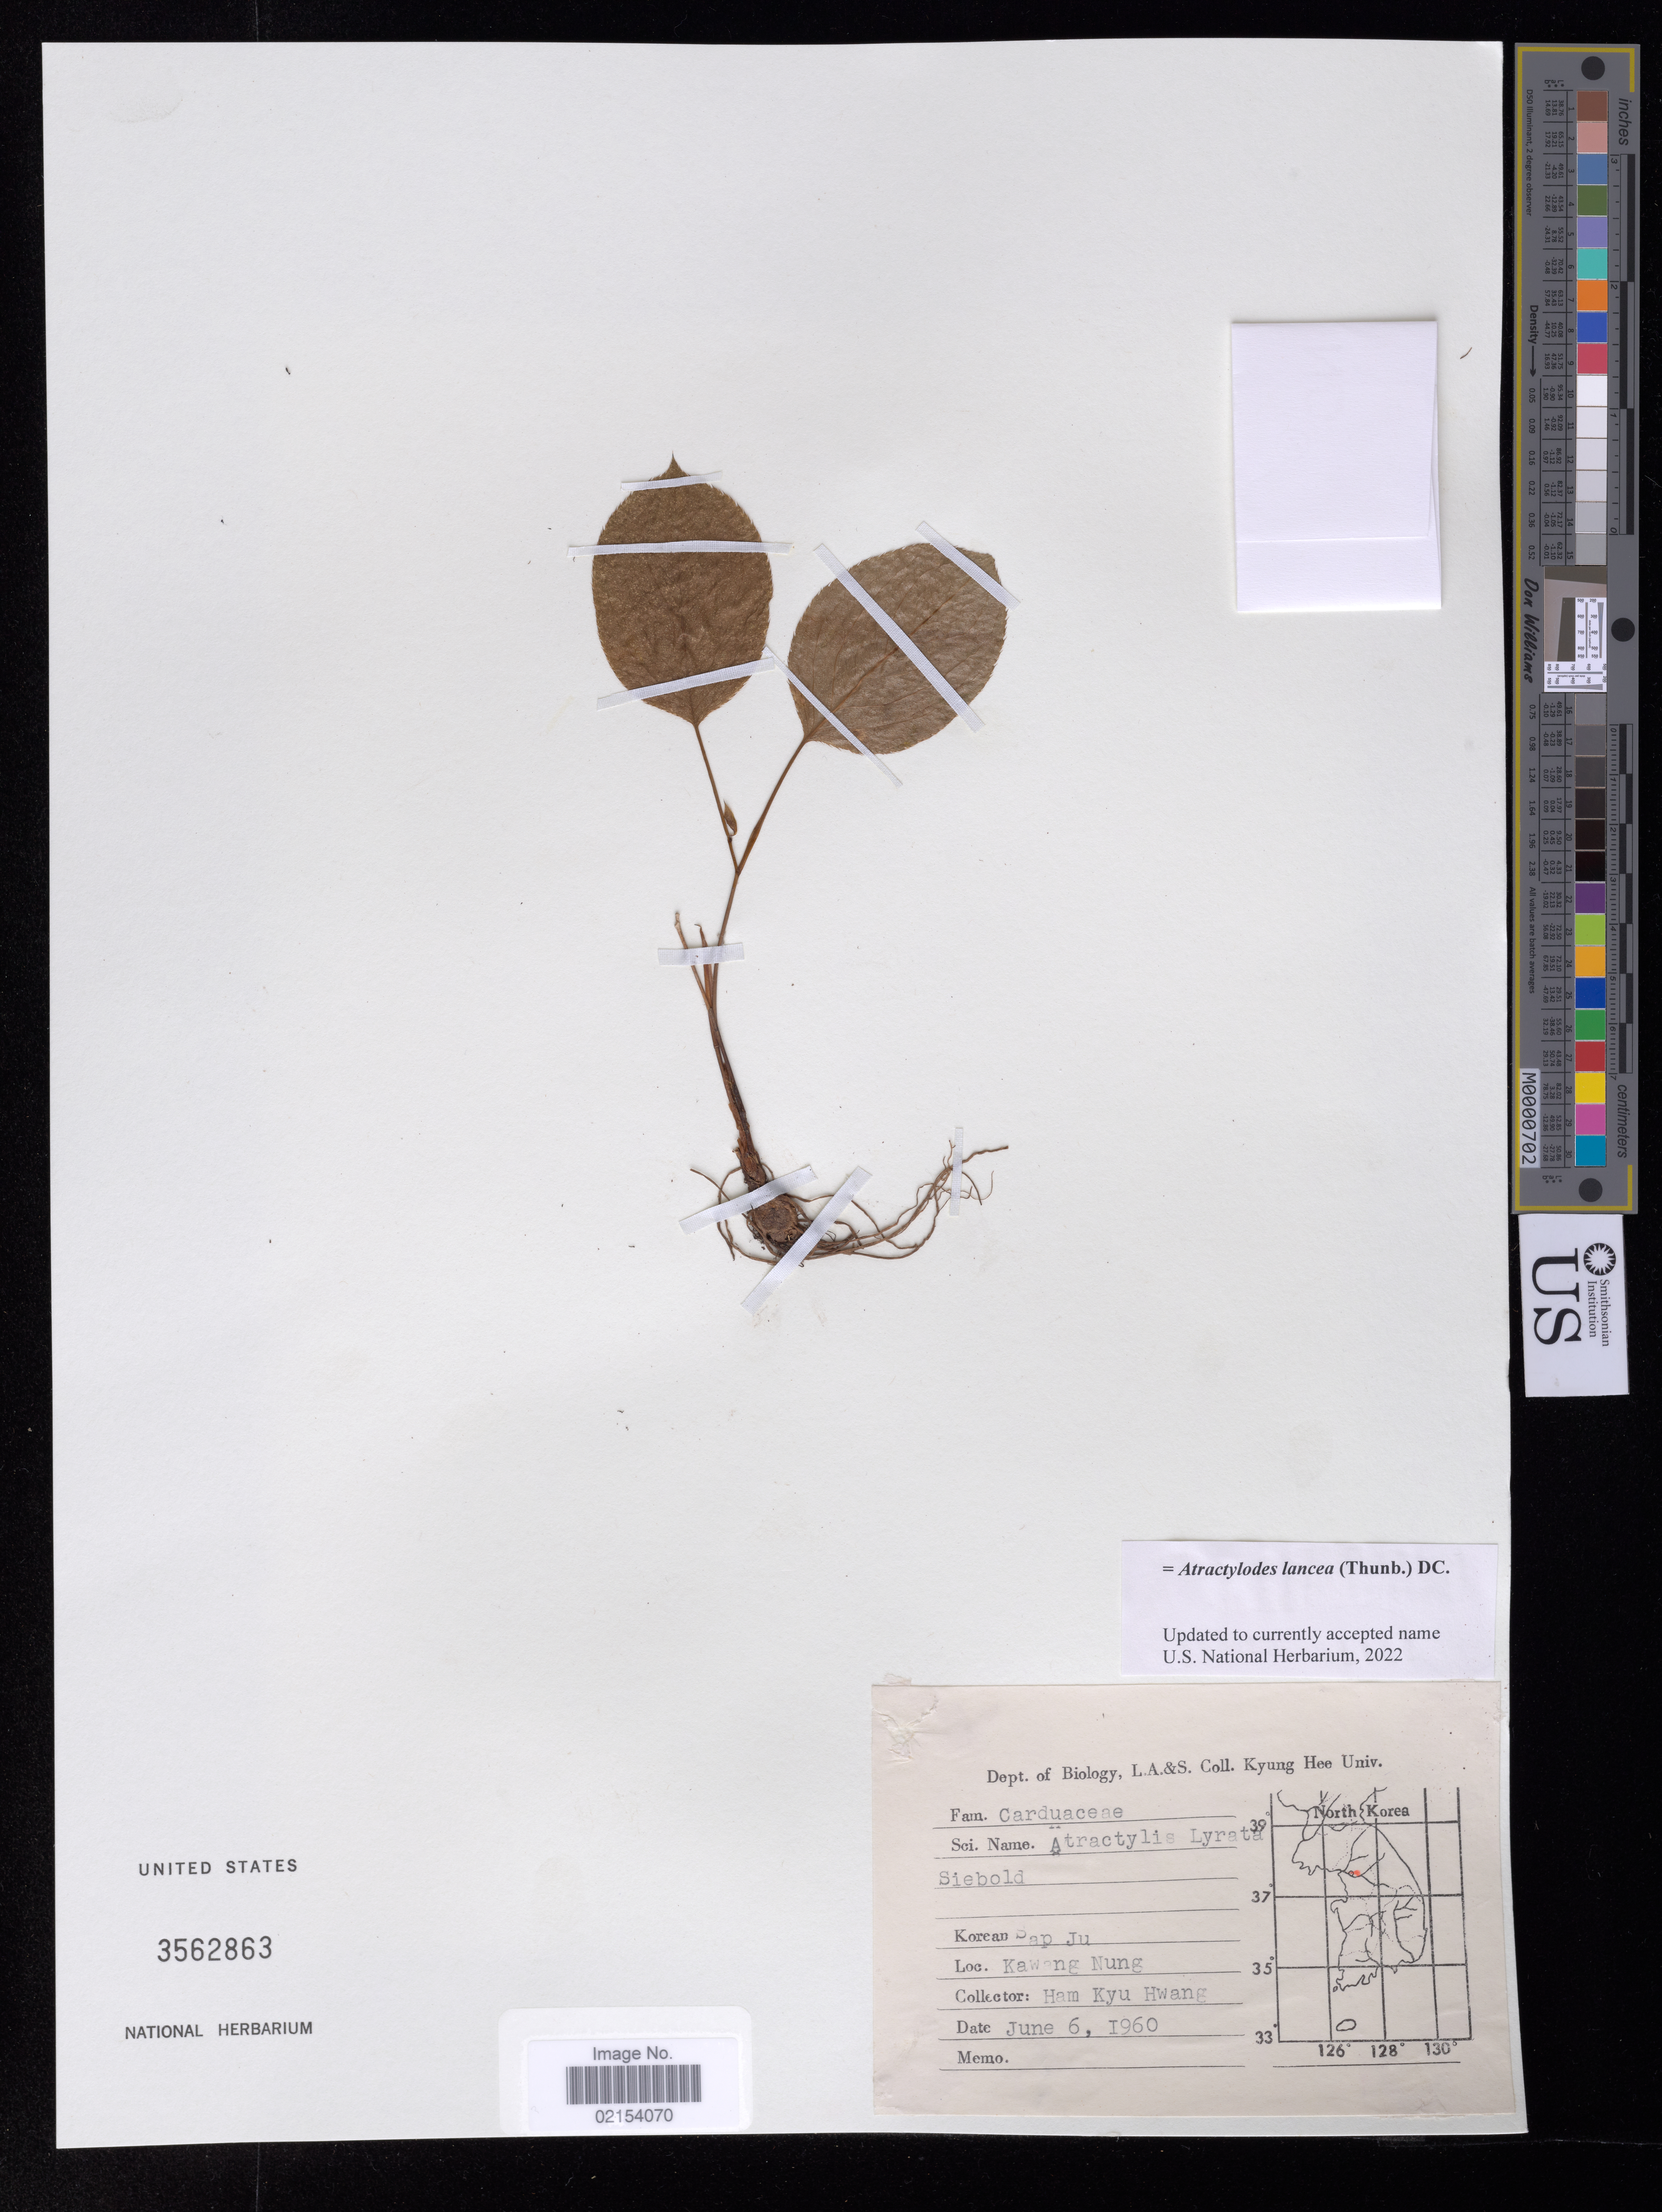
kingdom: Plantae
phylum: Tracheophyta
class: Magnoliopsida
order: Asterales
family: Asteraceae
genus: Atractylodes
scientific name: Atractylodes lancea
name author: (Thunb.) DC.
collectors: H. Hwang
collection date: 1960-06-06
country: North Korea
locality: Kawang Nung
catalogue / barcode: US 3562863